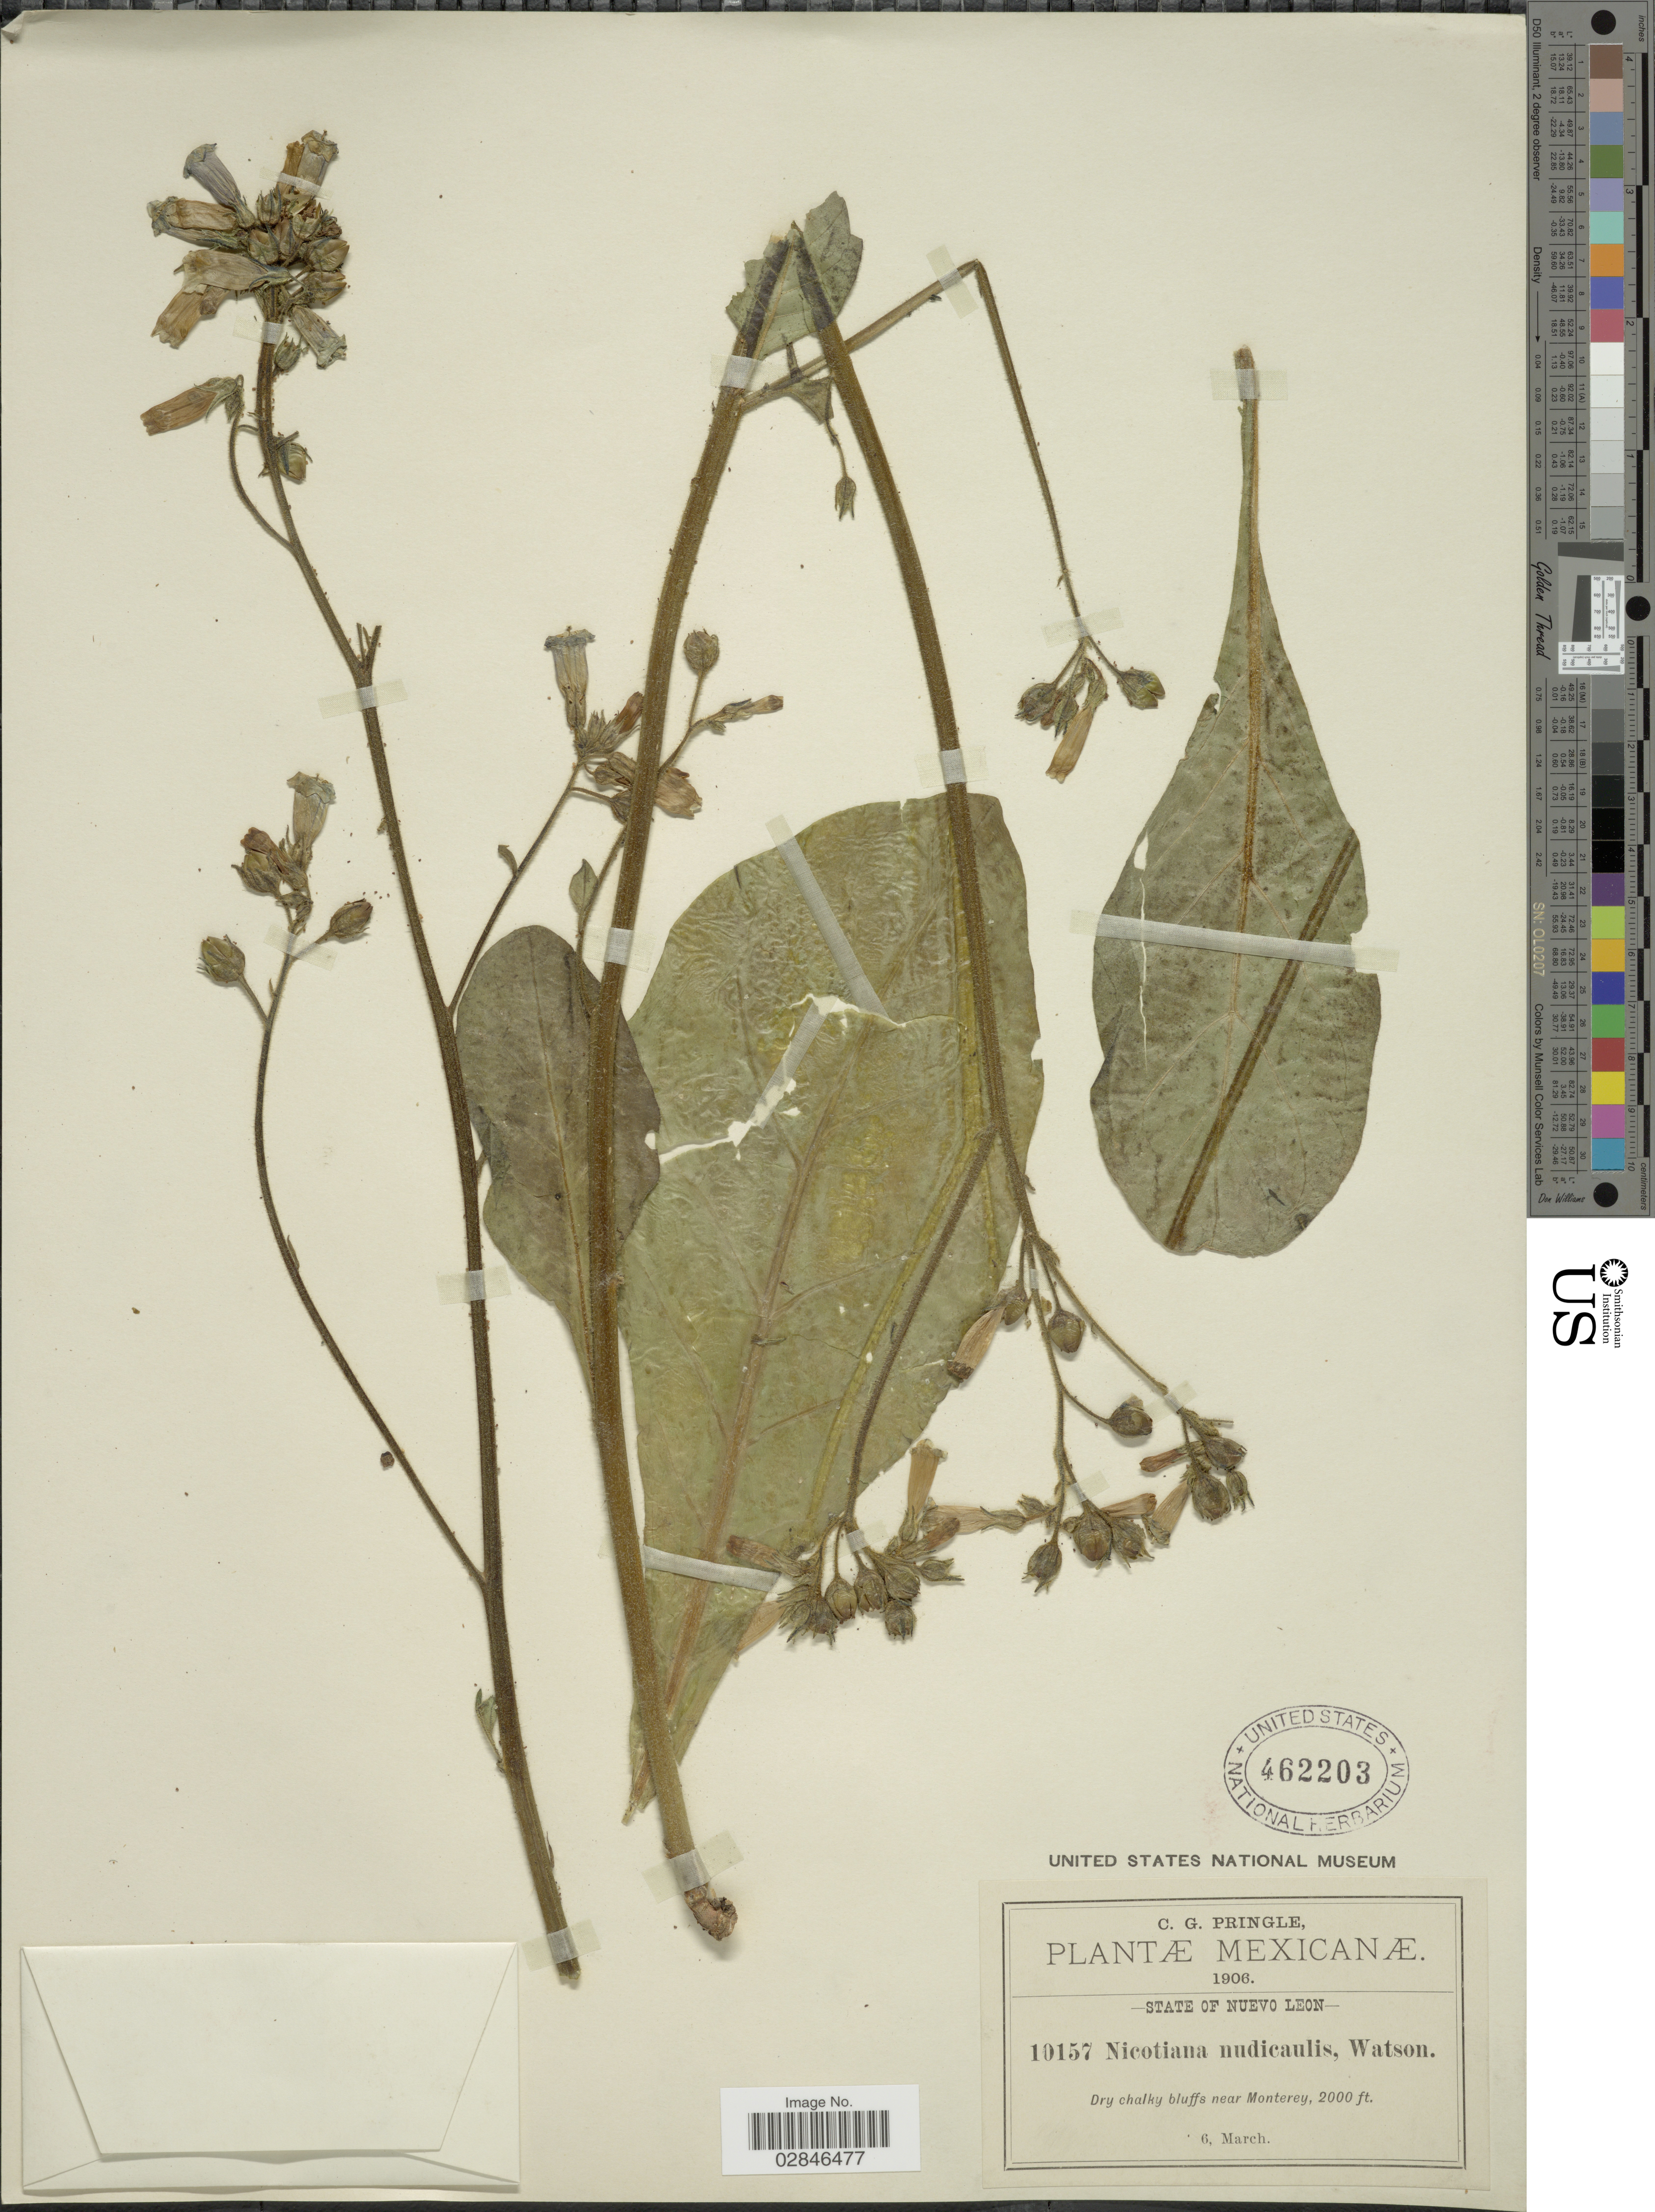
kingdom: Plantae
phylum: Tracheophyta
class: Magnoliopsida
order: Solanales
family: Solanaceae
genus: Nicotiana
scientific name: Nicotiana nudicaulis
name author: S. Watson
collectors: C. G. Pringle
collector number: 10157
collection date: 1906-03-06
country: Mexico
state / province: Nuevo León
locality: Dry chalky bluffs near Monterey.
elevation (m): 610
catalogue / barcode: US 462203